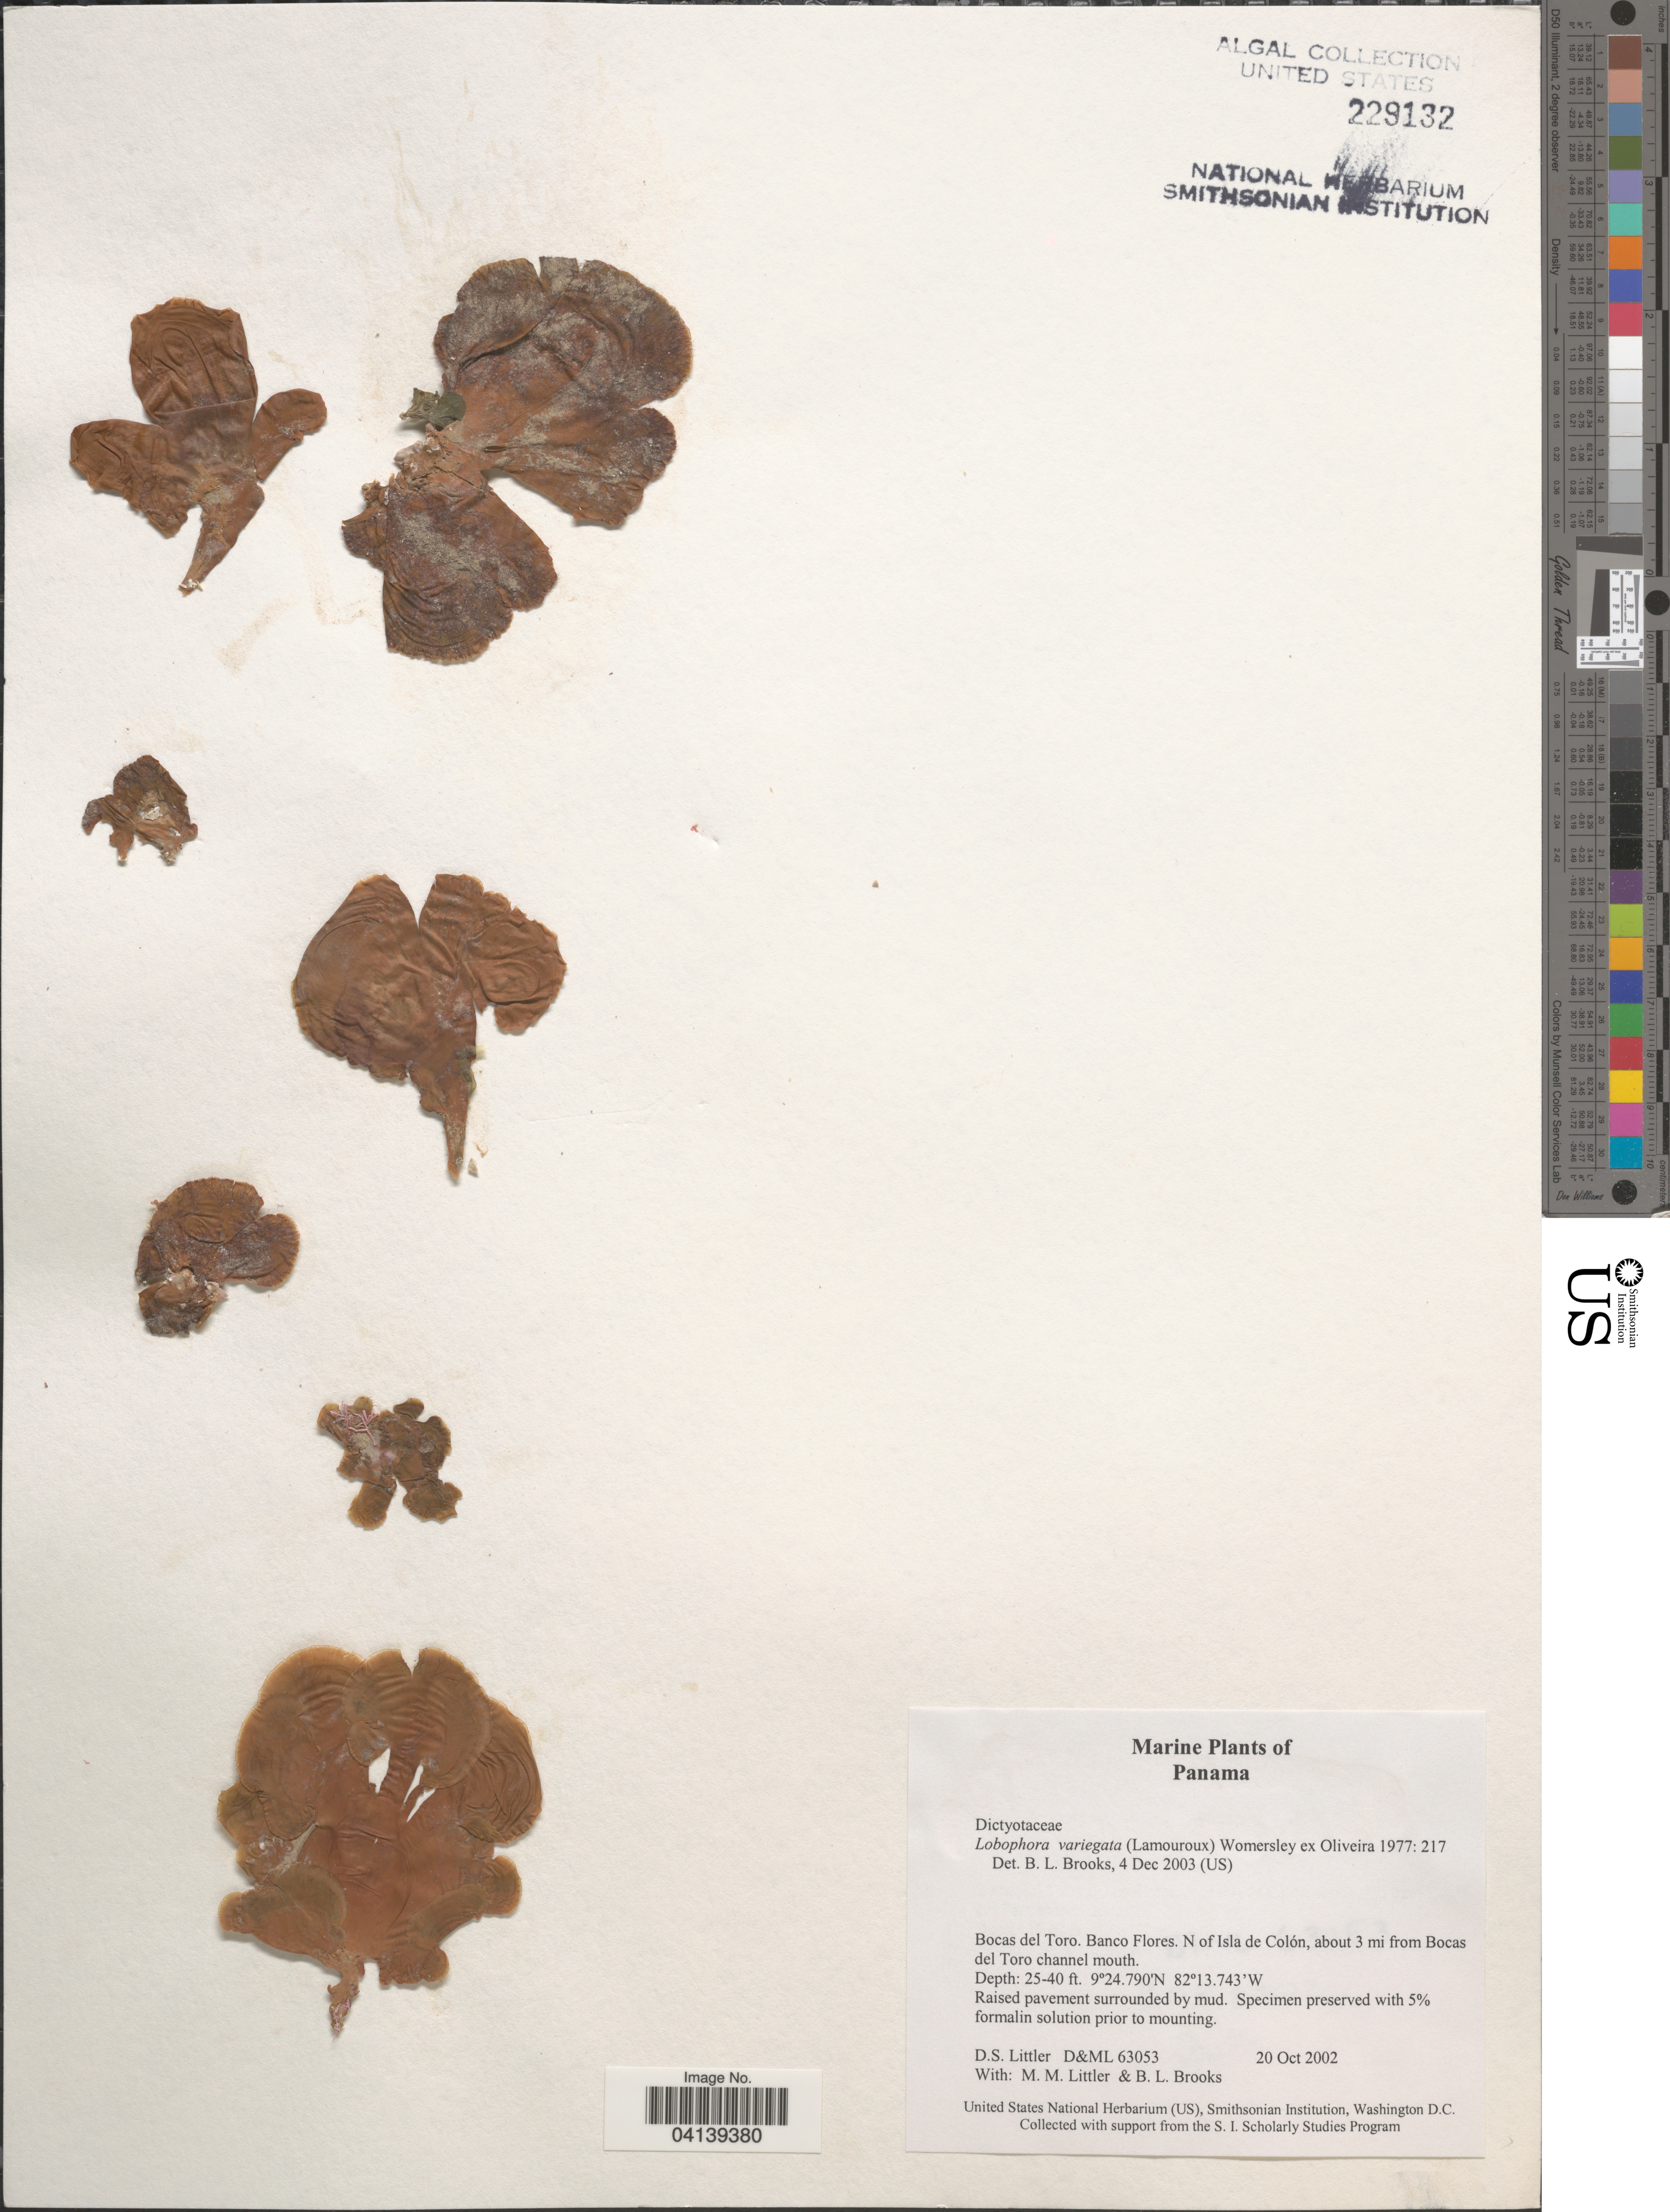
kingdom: Chromista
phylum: Ochrophyta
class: Phaeophyceae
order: Dictyotales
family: Dictyotaceae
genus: Lobophora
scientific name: Lobophora variegata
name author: (J.V.Lamouroux) Womersley & E.C. Oliveira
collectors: D. S. Littler & B. Brooks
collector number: D&ML63053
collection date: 2002-10-20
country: Panama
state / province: Bocas del Toro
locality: Banco Flores. N of Isla de Colón, about 3 mi from Bocas del Toro channel mouth.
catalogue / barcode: US 229132